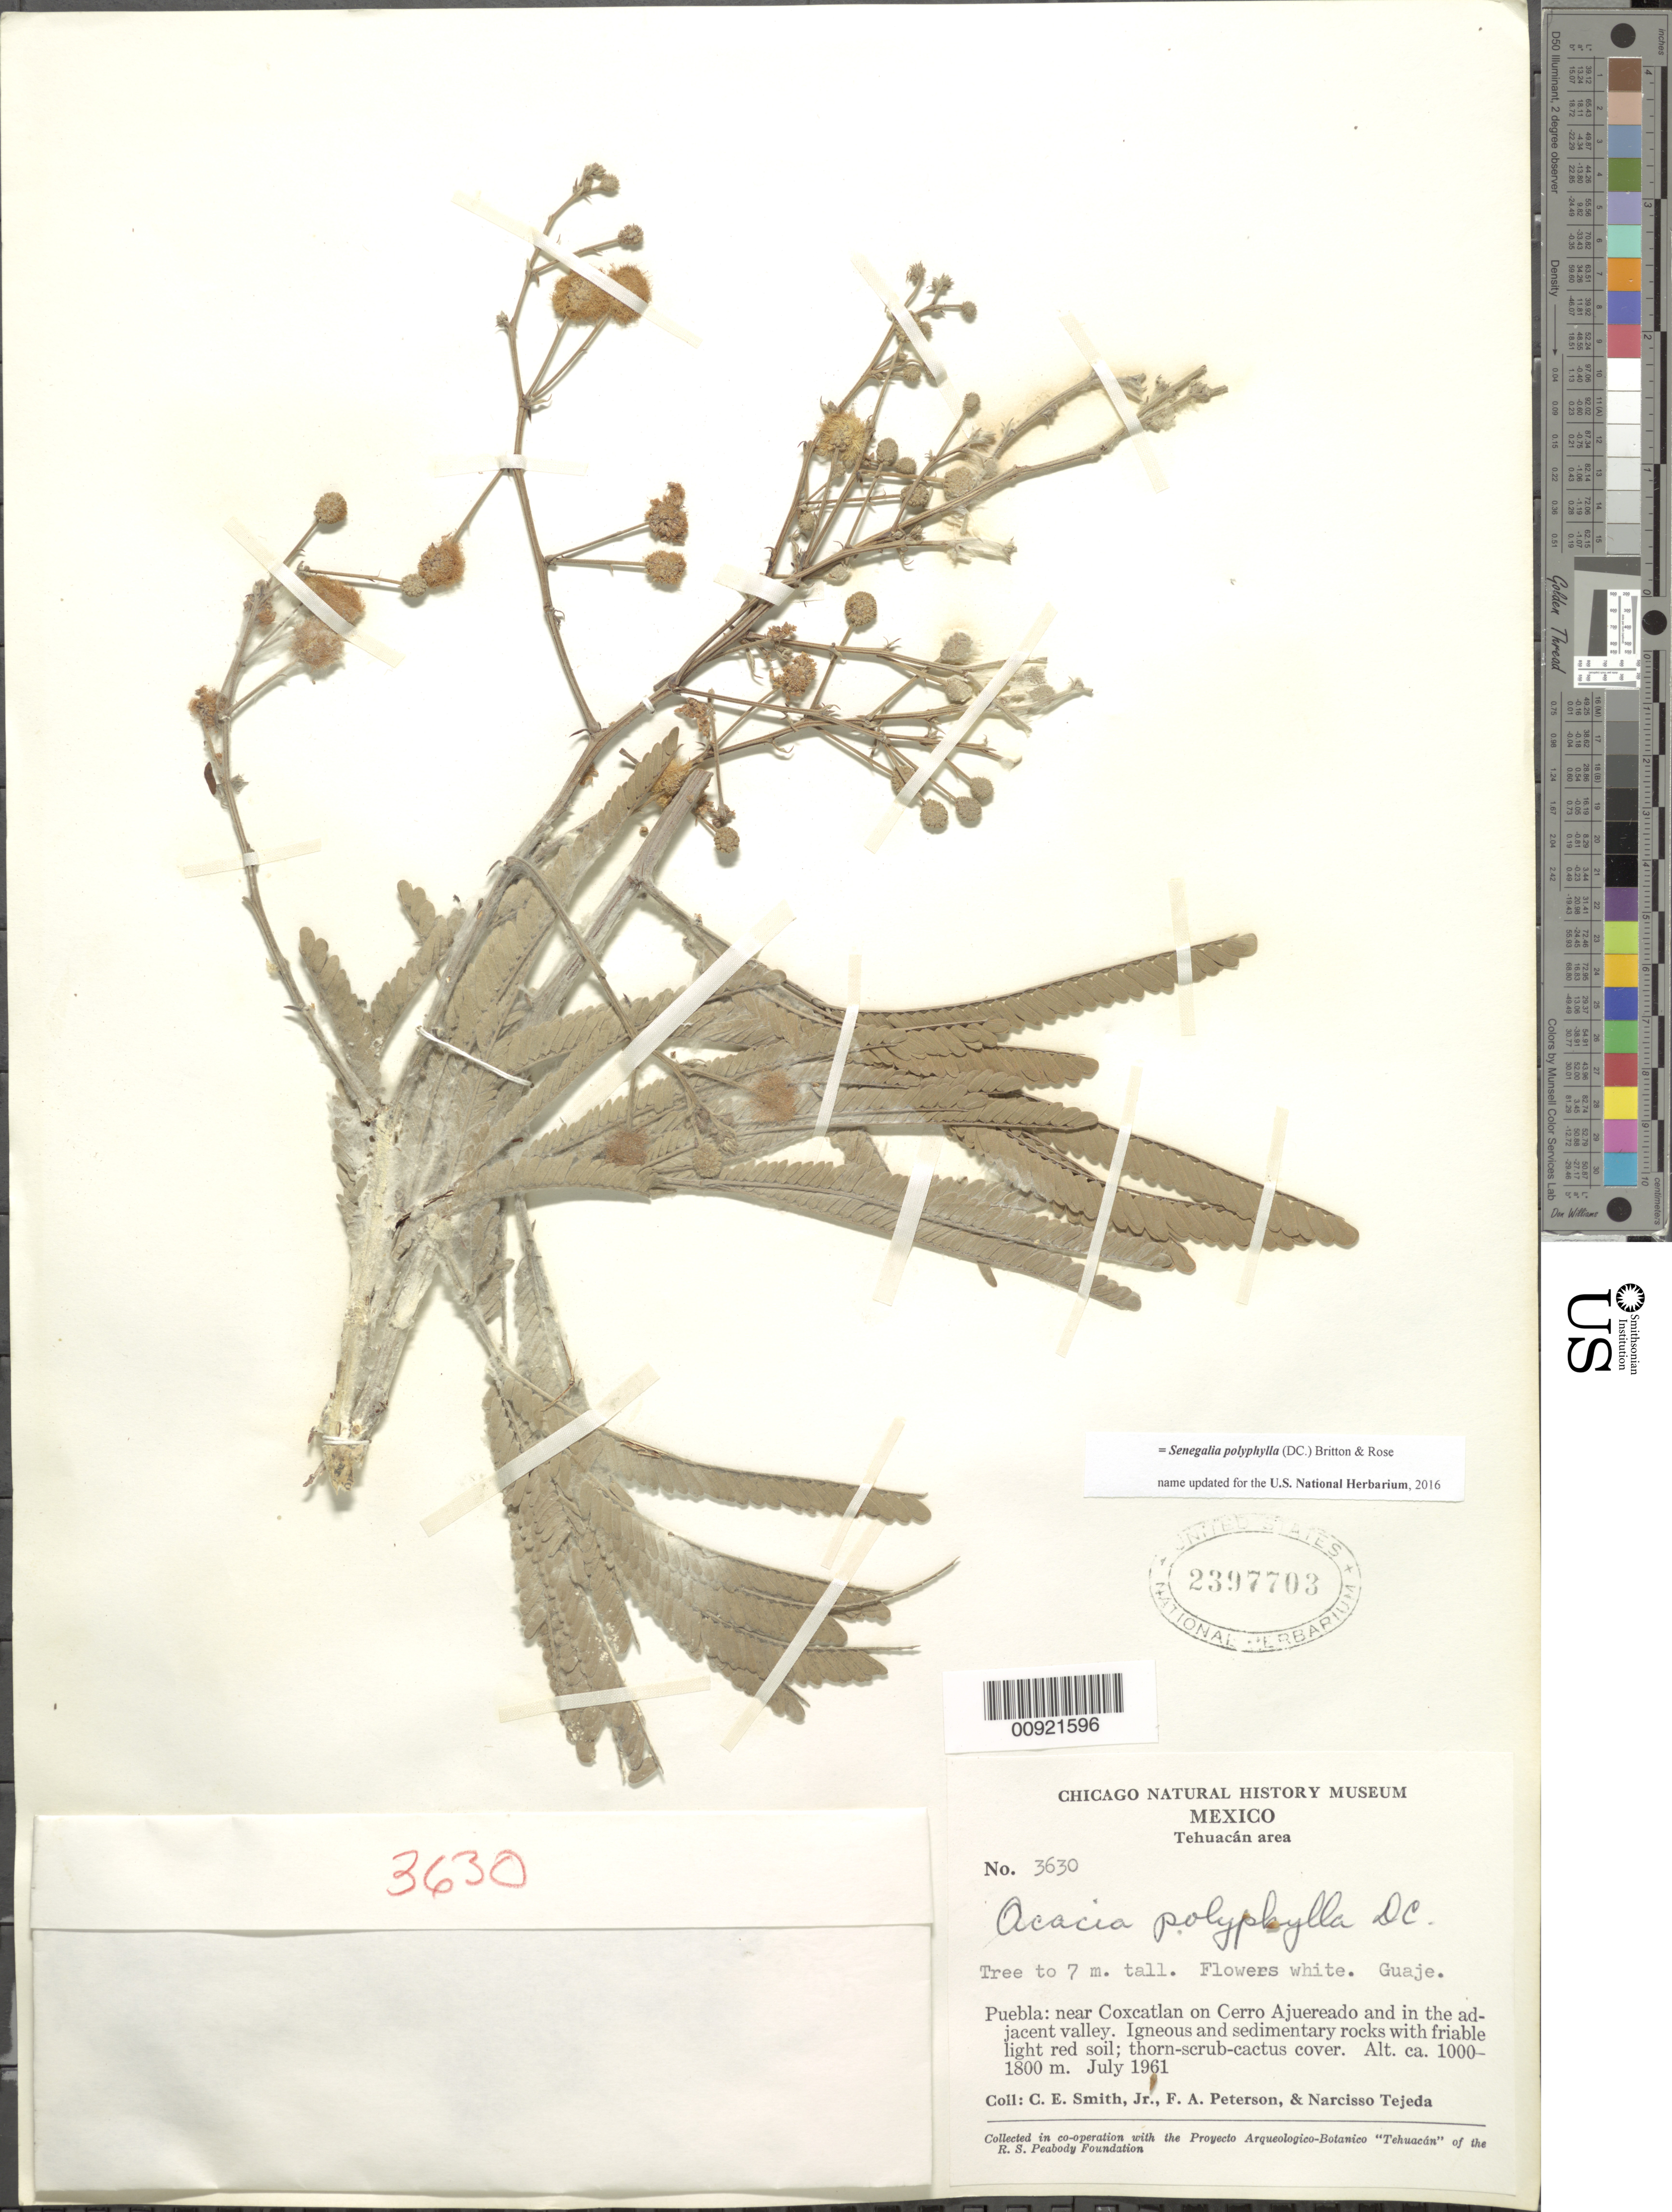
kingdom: Plantae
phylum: Tracheophyta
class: Magnoliopsida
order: Fabales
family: Fabaceae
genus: Senegalia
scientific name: Senegalia polyphylla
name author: (DC.) Britton & Rose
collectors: C. E. Smith Jr. & N. Tejeda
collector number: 3630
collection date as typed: Jul 1961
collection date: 1961-07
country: Mexico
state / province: Puebla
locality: Puebla: near Coxcatlan on Cerro Ajuereado and in the adjacent valley.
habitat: Igneous and sedimentary rocks with friable light red soil; thorn-scrub-cactus cover.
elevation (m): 1800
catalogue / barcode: US 2397703